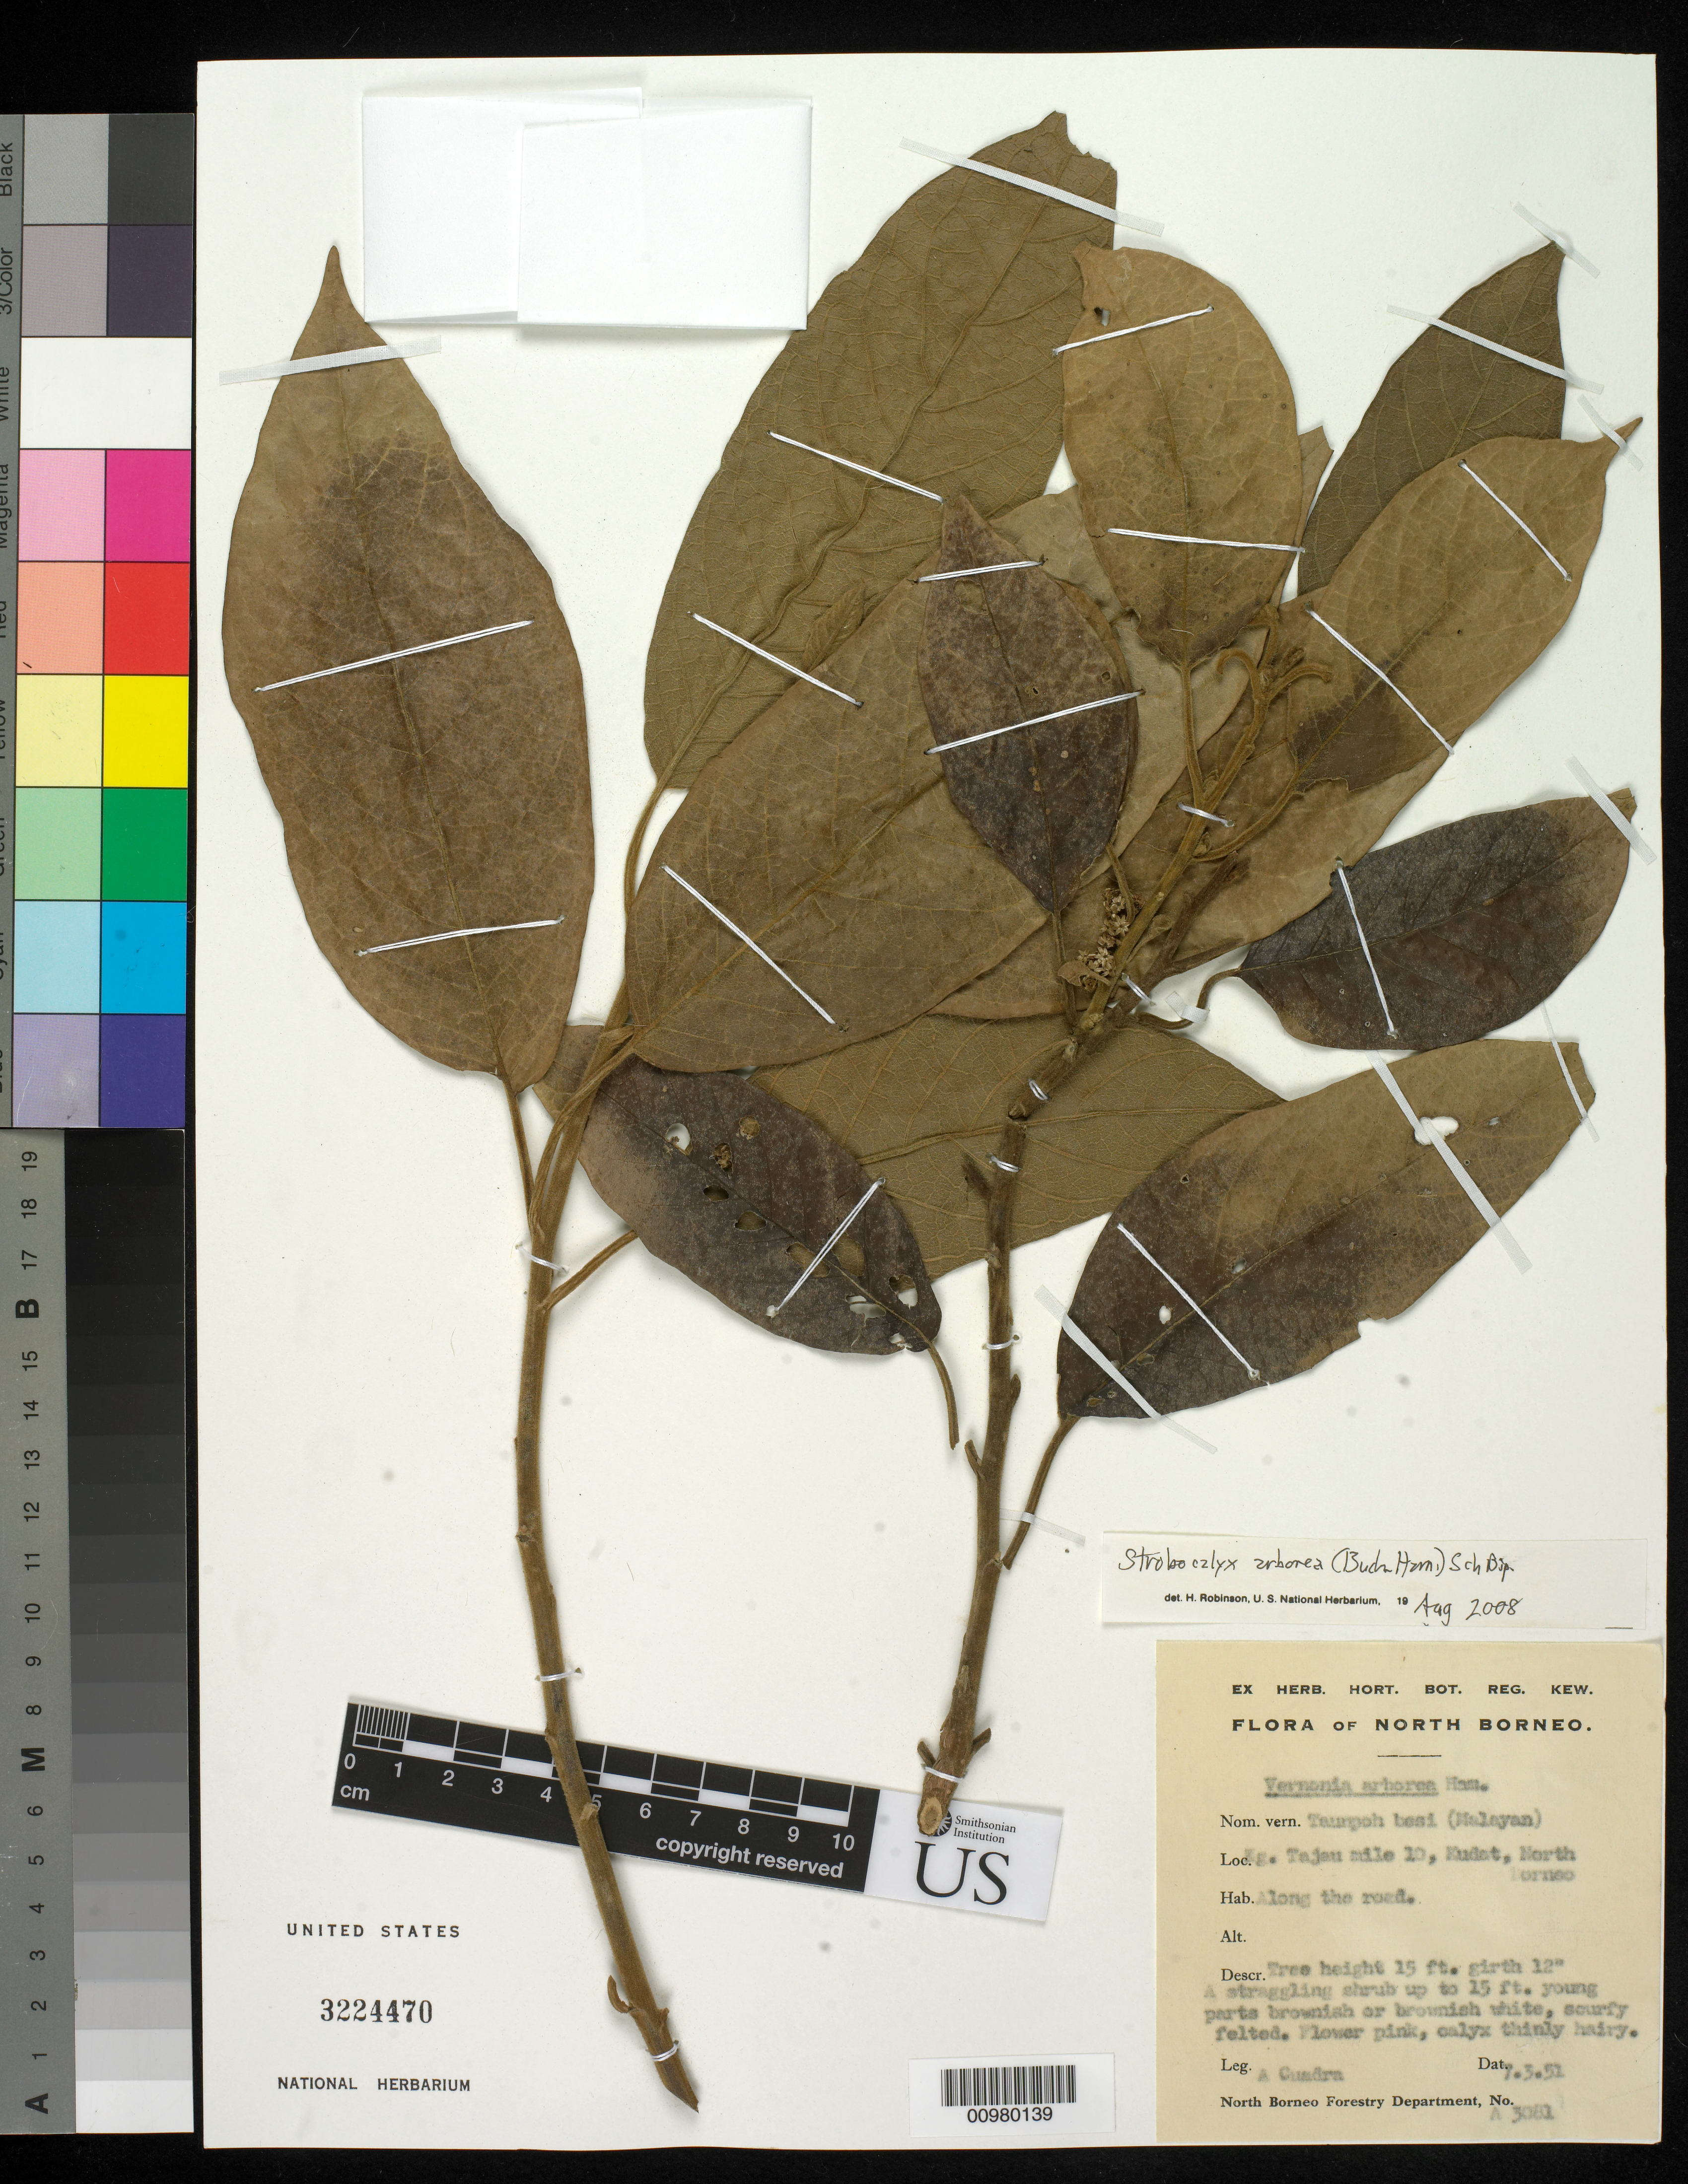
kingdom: Plantae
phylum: Tracheophyta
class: Magnoliopsida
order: Asterales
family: Asteraceae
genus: Strobocalyx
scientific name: Strobocalyx arborea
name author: (Buch.-Ham.) Sch. Bip.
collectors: A. Cuadra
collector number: A 3081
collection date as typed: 07 Mar 1951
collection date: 1951-03-07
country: Malaysia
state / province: Sabah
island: Borneo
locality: Kg. Tajau mile 10, Kudat, North Borneo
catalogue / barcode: US 3224470